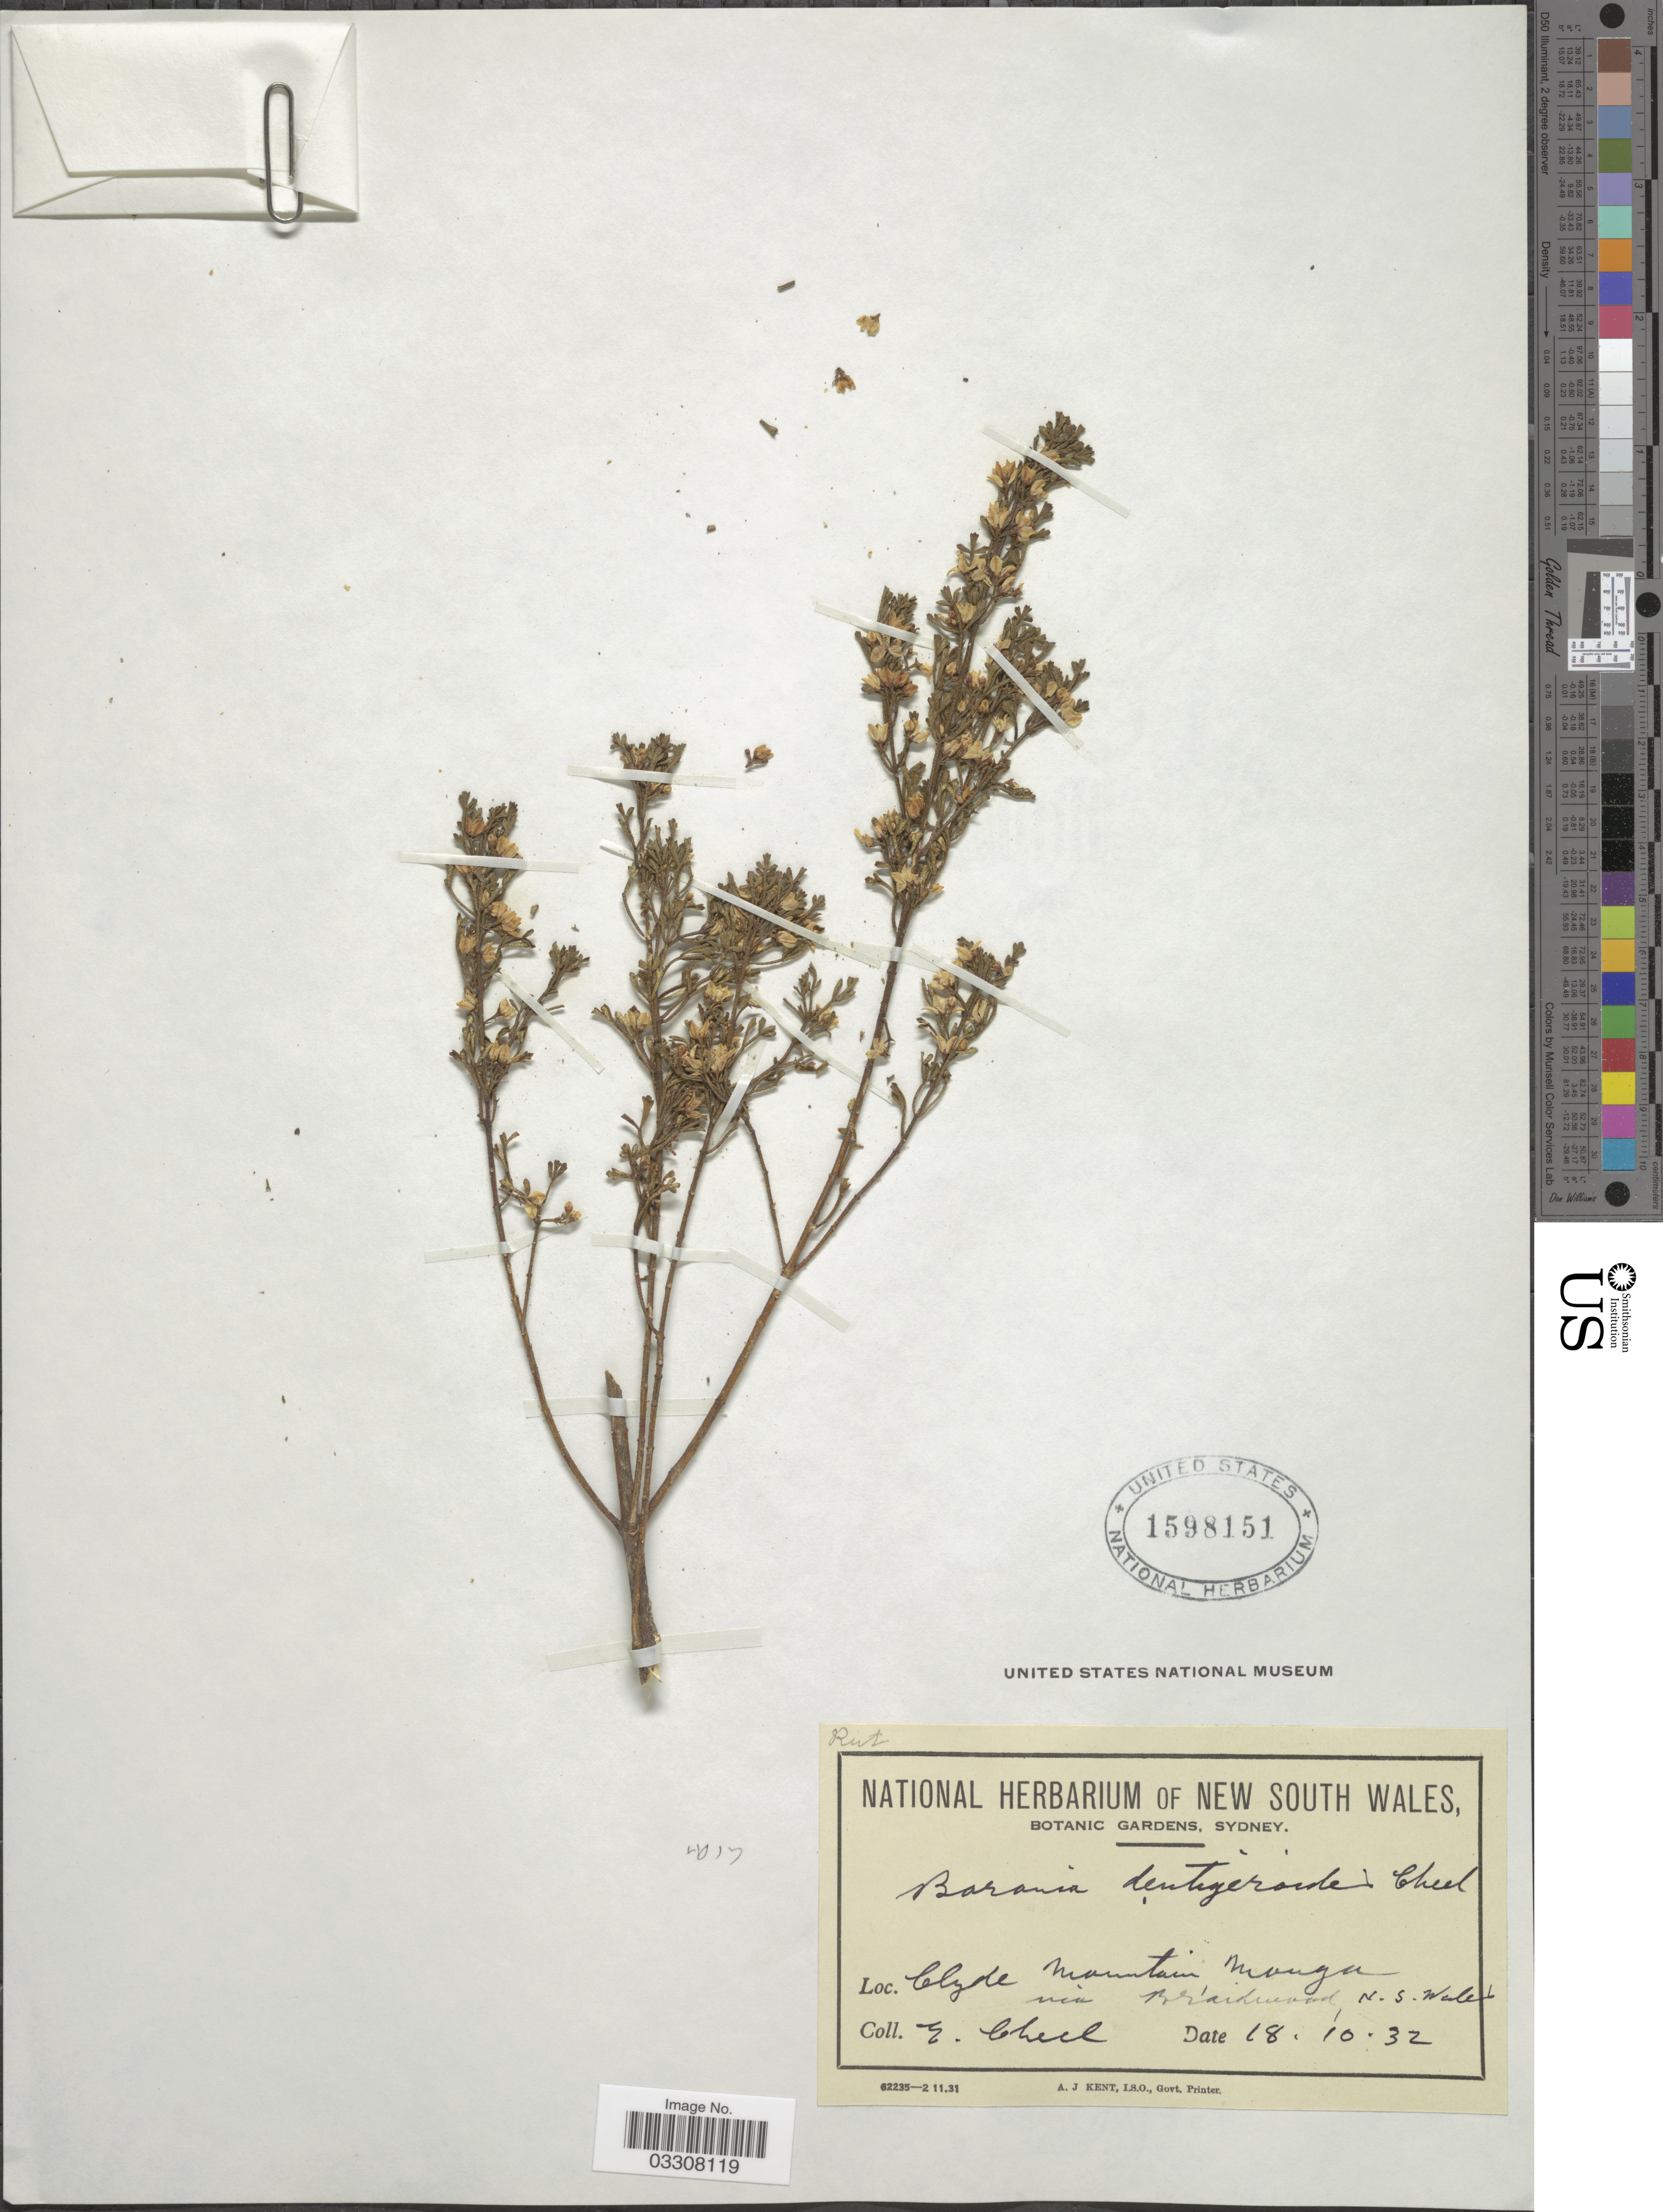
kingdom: Plantae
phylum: Tracheophyta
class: Magnoliopsida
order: Sapindales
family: Rutaceae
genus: Boronia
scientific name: Boronia dentigeroides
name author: Cheel ex Penfold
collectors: E. Cheel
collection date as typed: Transcribed d/m/y: 18/10/32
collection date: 1932-10-18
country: Australia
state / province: New South Wales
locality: Clyde Mountain, Monga via Braidwood, N. S. Wales.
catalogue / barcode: US 1598151